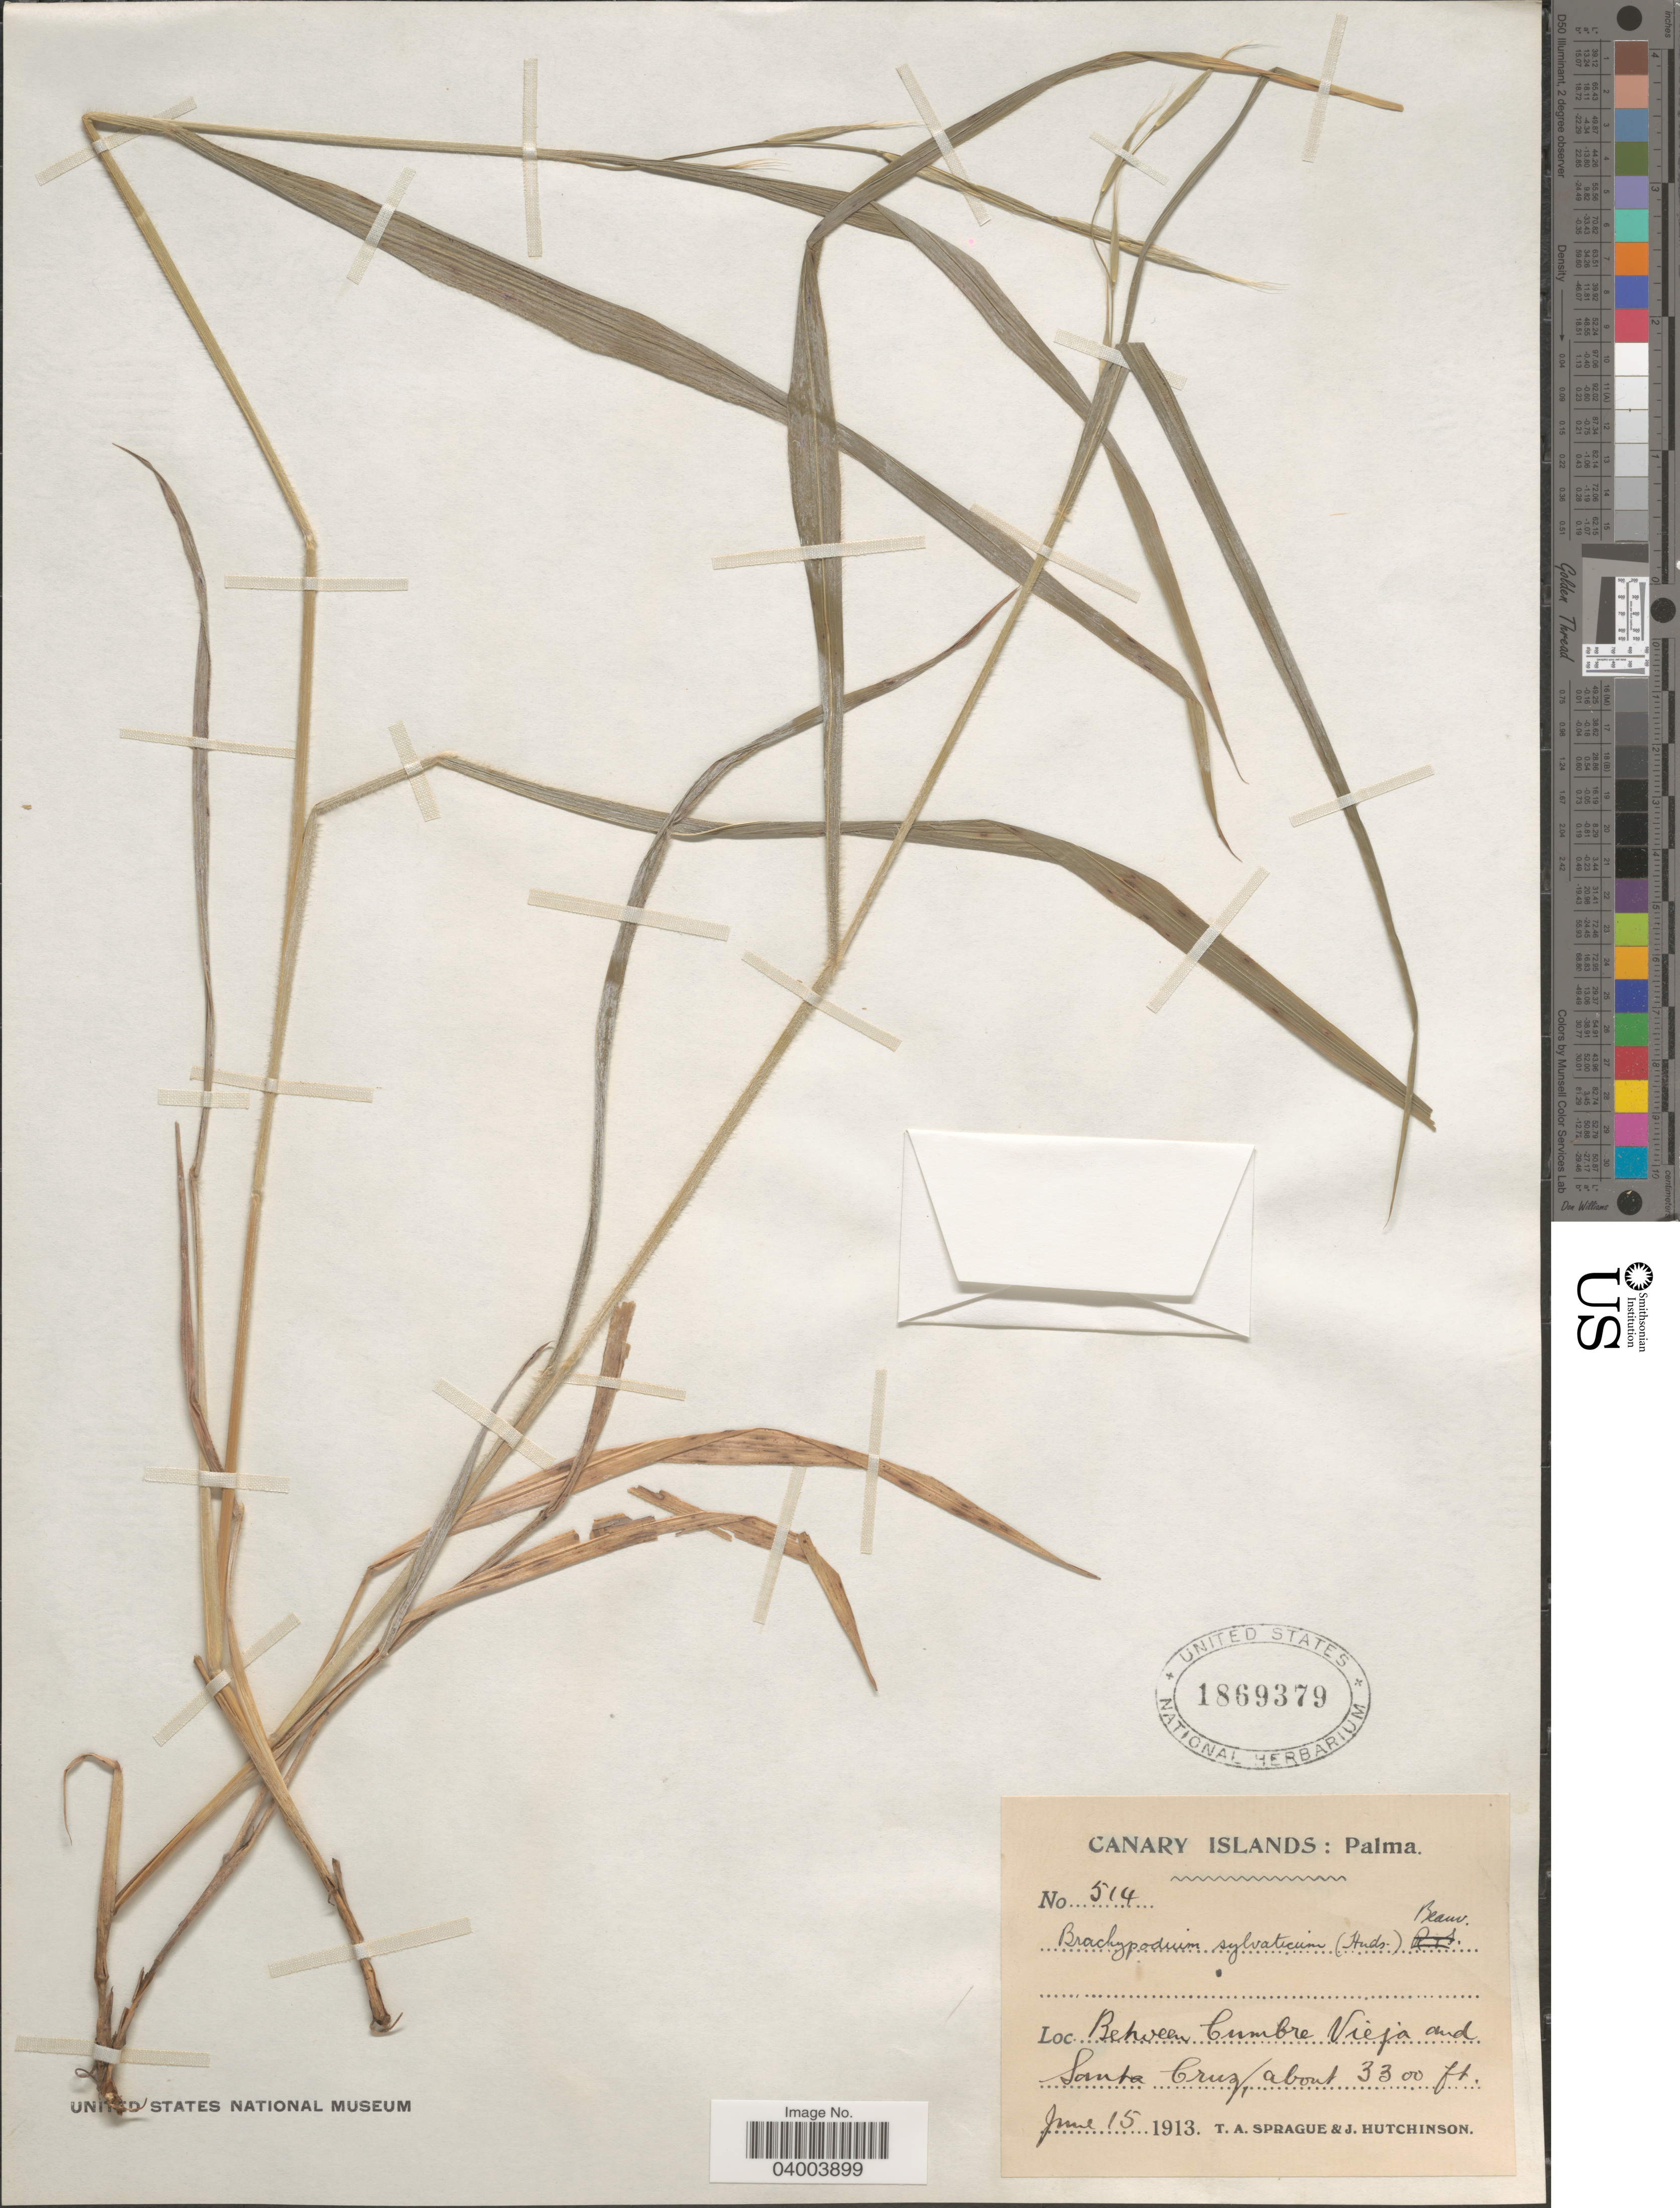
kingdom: Plantae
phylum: Tracheophyta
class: Liliopsida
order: Poales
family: Poaceae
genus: Brachypodium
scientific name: Brachypodium sylvaticum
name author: (Huds.) P. Beauv.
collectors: T. A. Sprague & J. Hutchinson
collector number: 514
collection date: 1913-06-15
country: Spain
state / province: Canarias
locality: Canary Islands: Palma. Between Cumbre Vieja and Santa Cruz.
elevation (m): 1006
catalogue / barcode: US 1869379